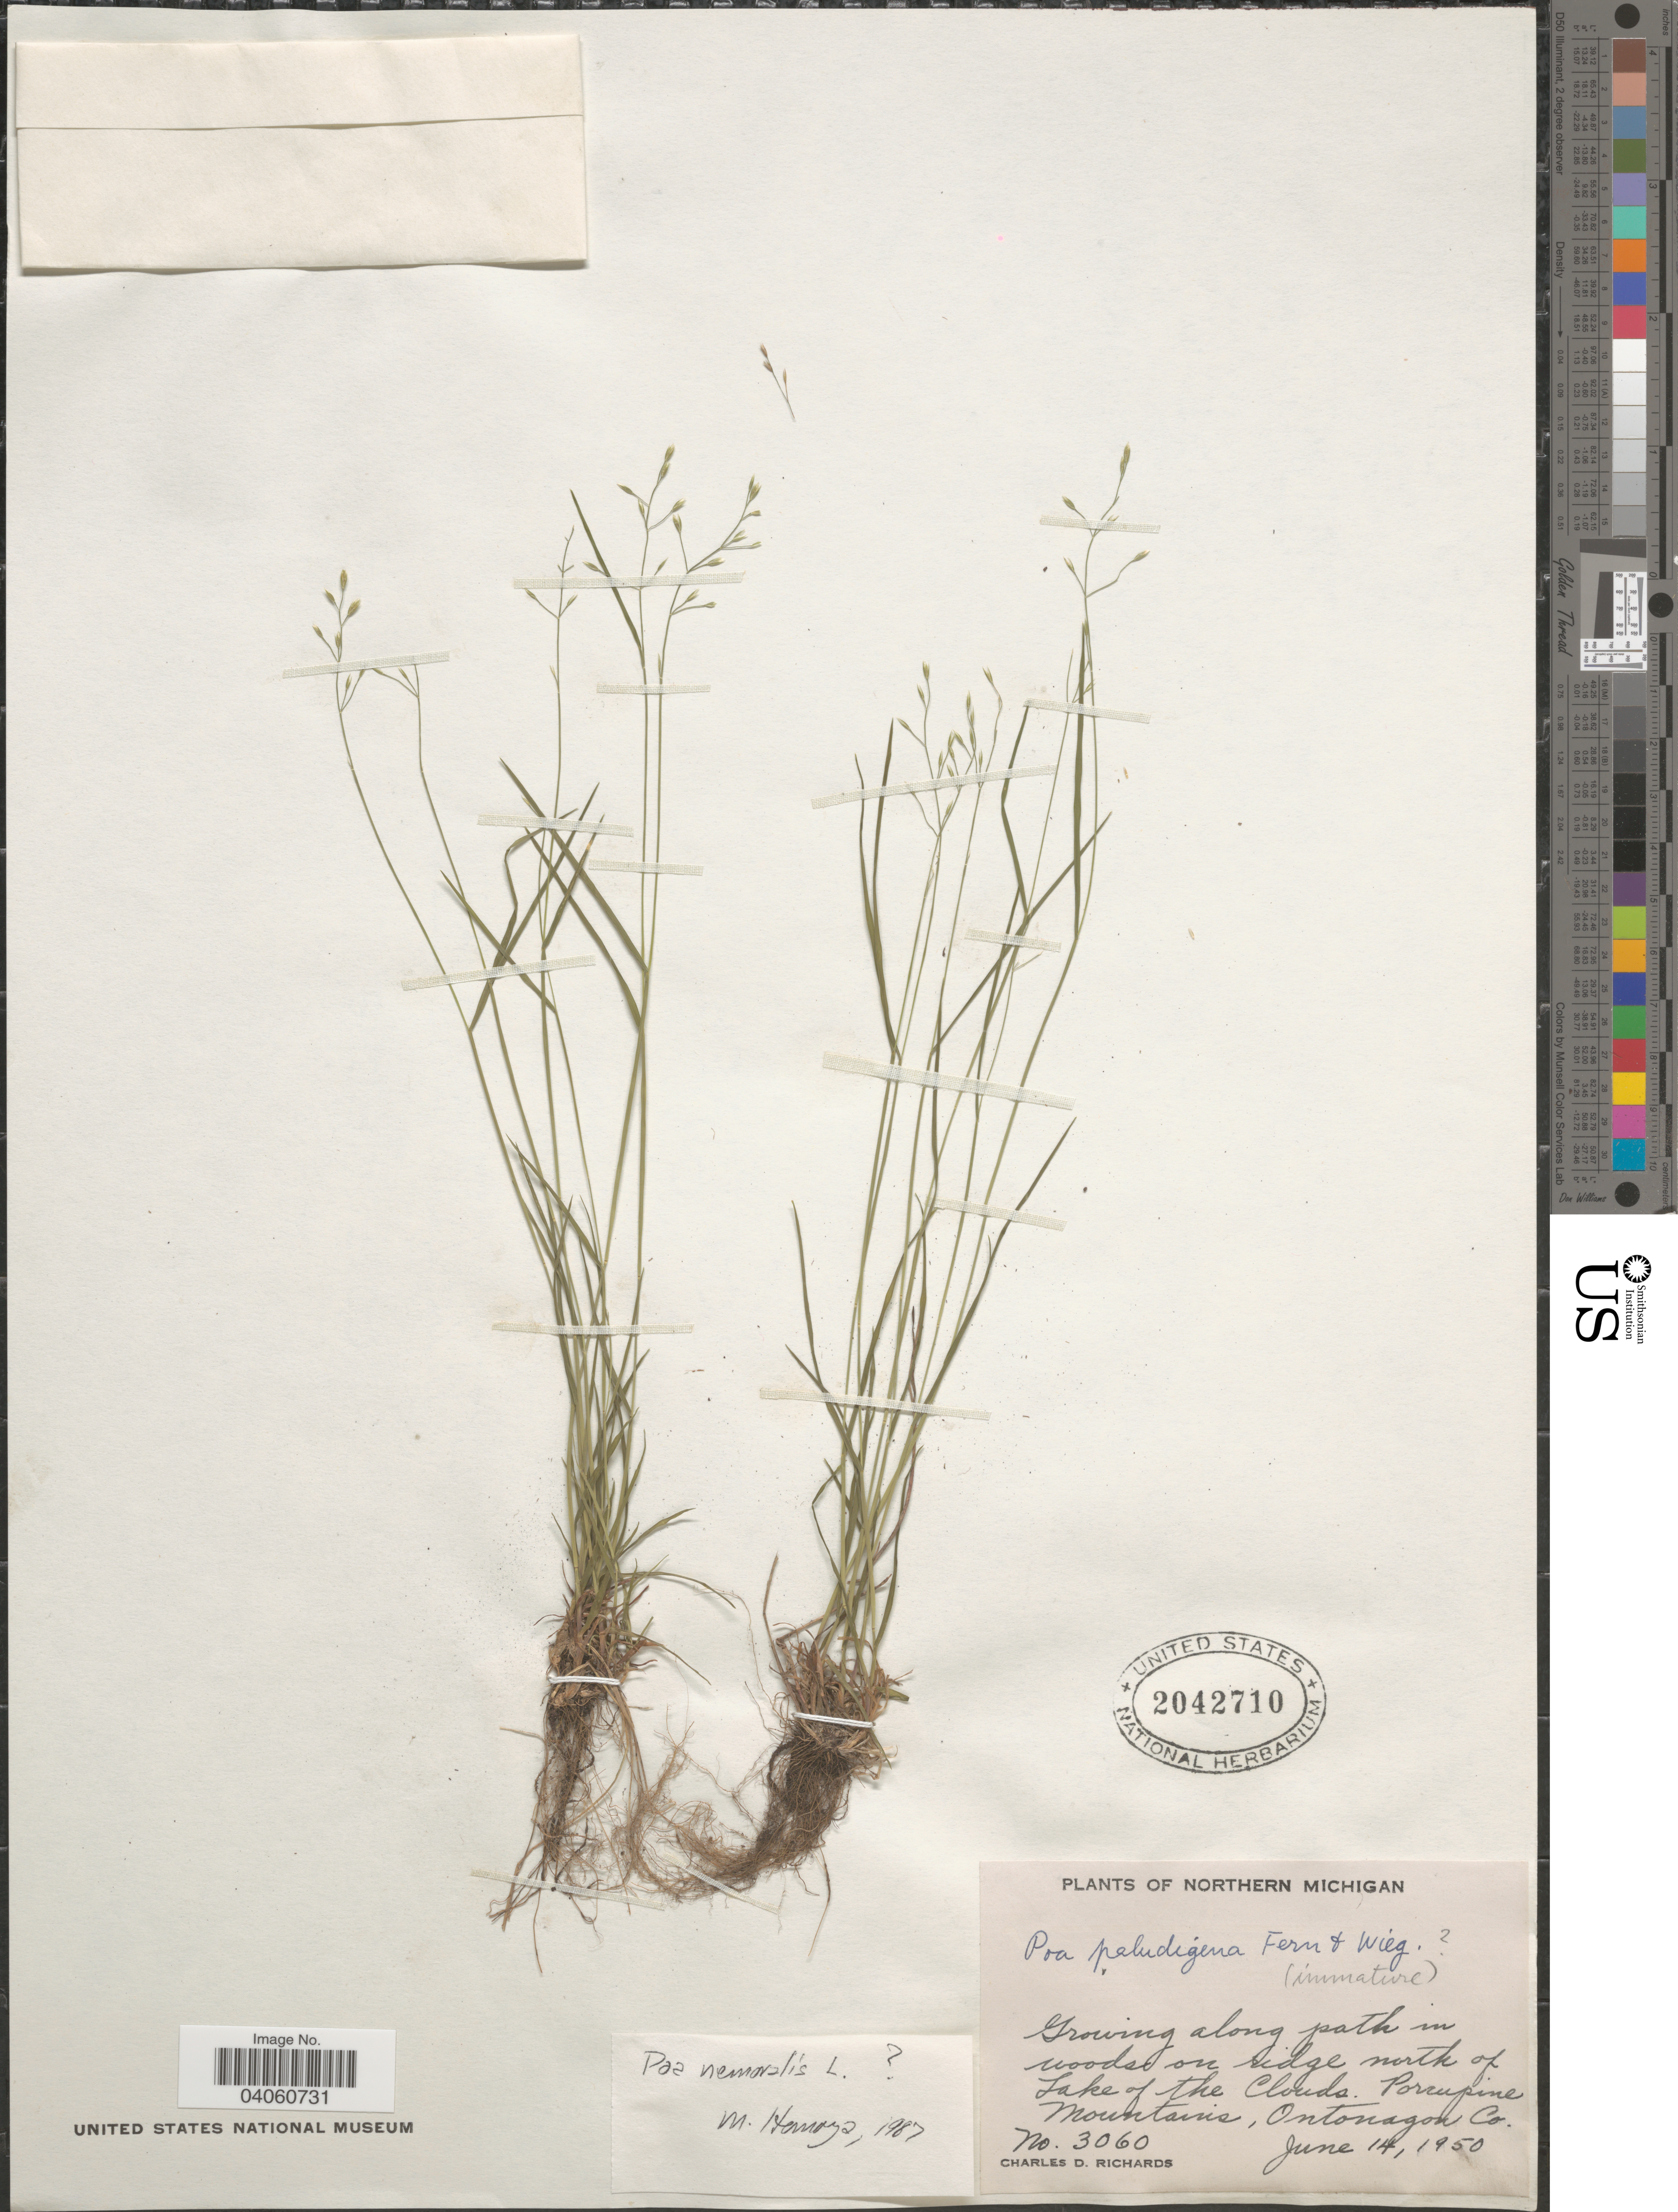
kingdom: Plantae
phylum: Tracheophyta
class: Liliopsida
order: Poales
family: Poaceae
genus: Poa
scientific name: Poa nemoralis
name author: L.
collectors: C. Richards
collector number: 3060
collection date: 1950-06-14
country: United States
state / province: Michigan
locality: Northern Michigan. Growing along path in woods on ridge north of Lake of the Clouds, Porcupine Mountains, Ontonagon Co.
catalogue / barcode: US 2042710